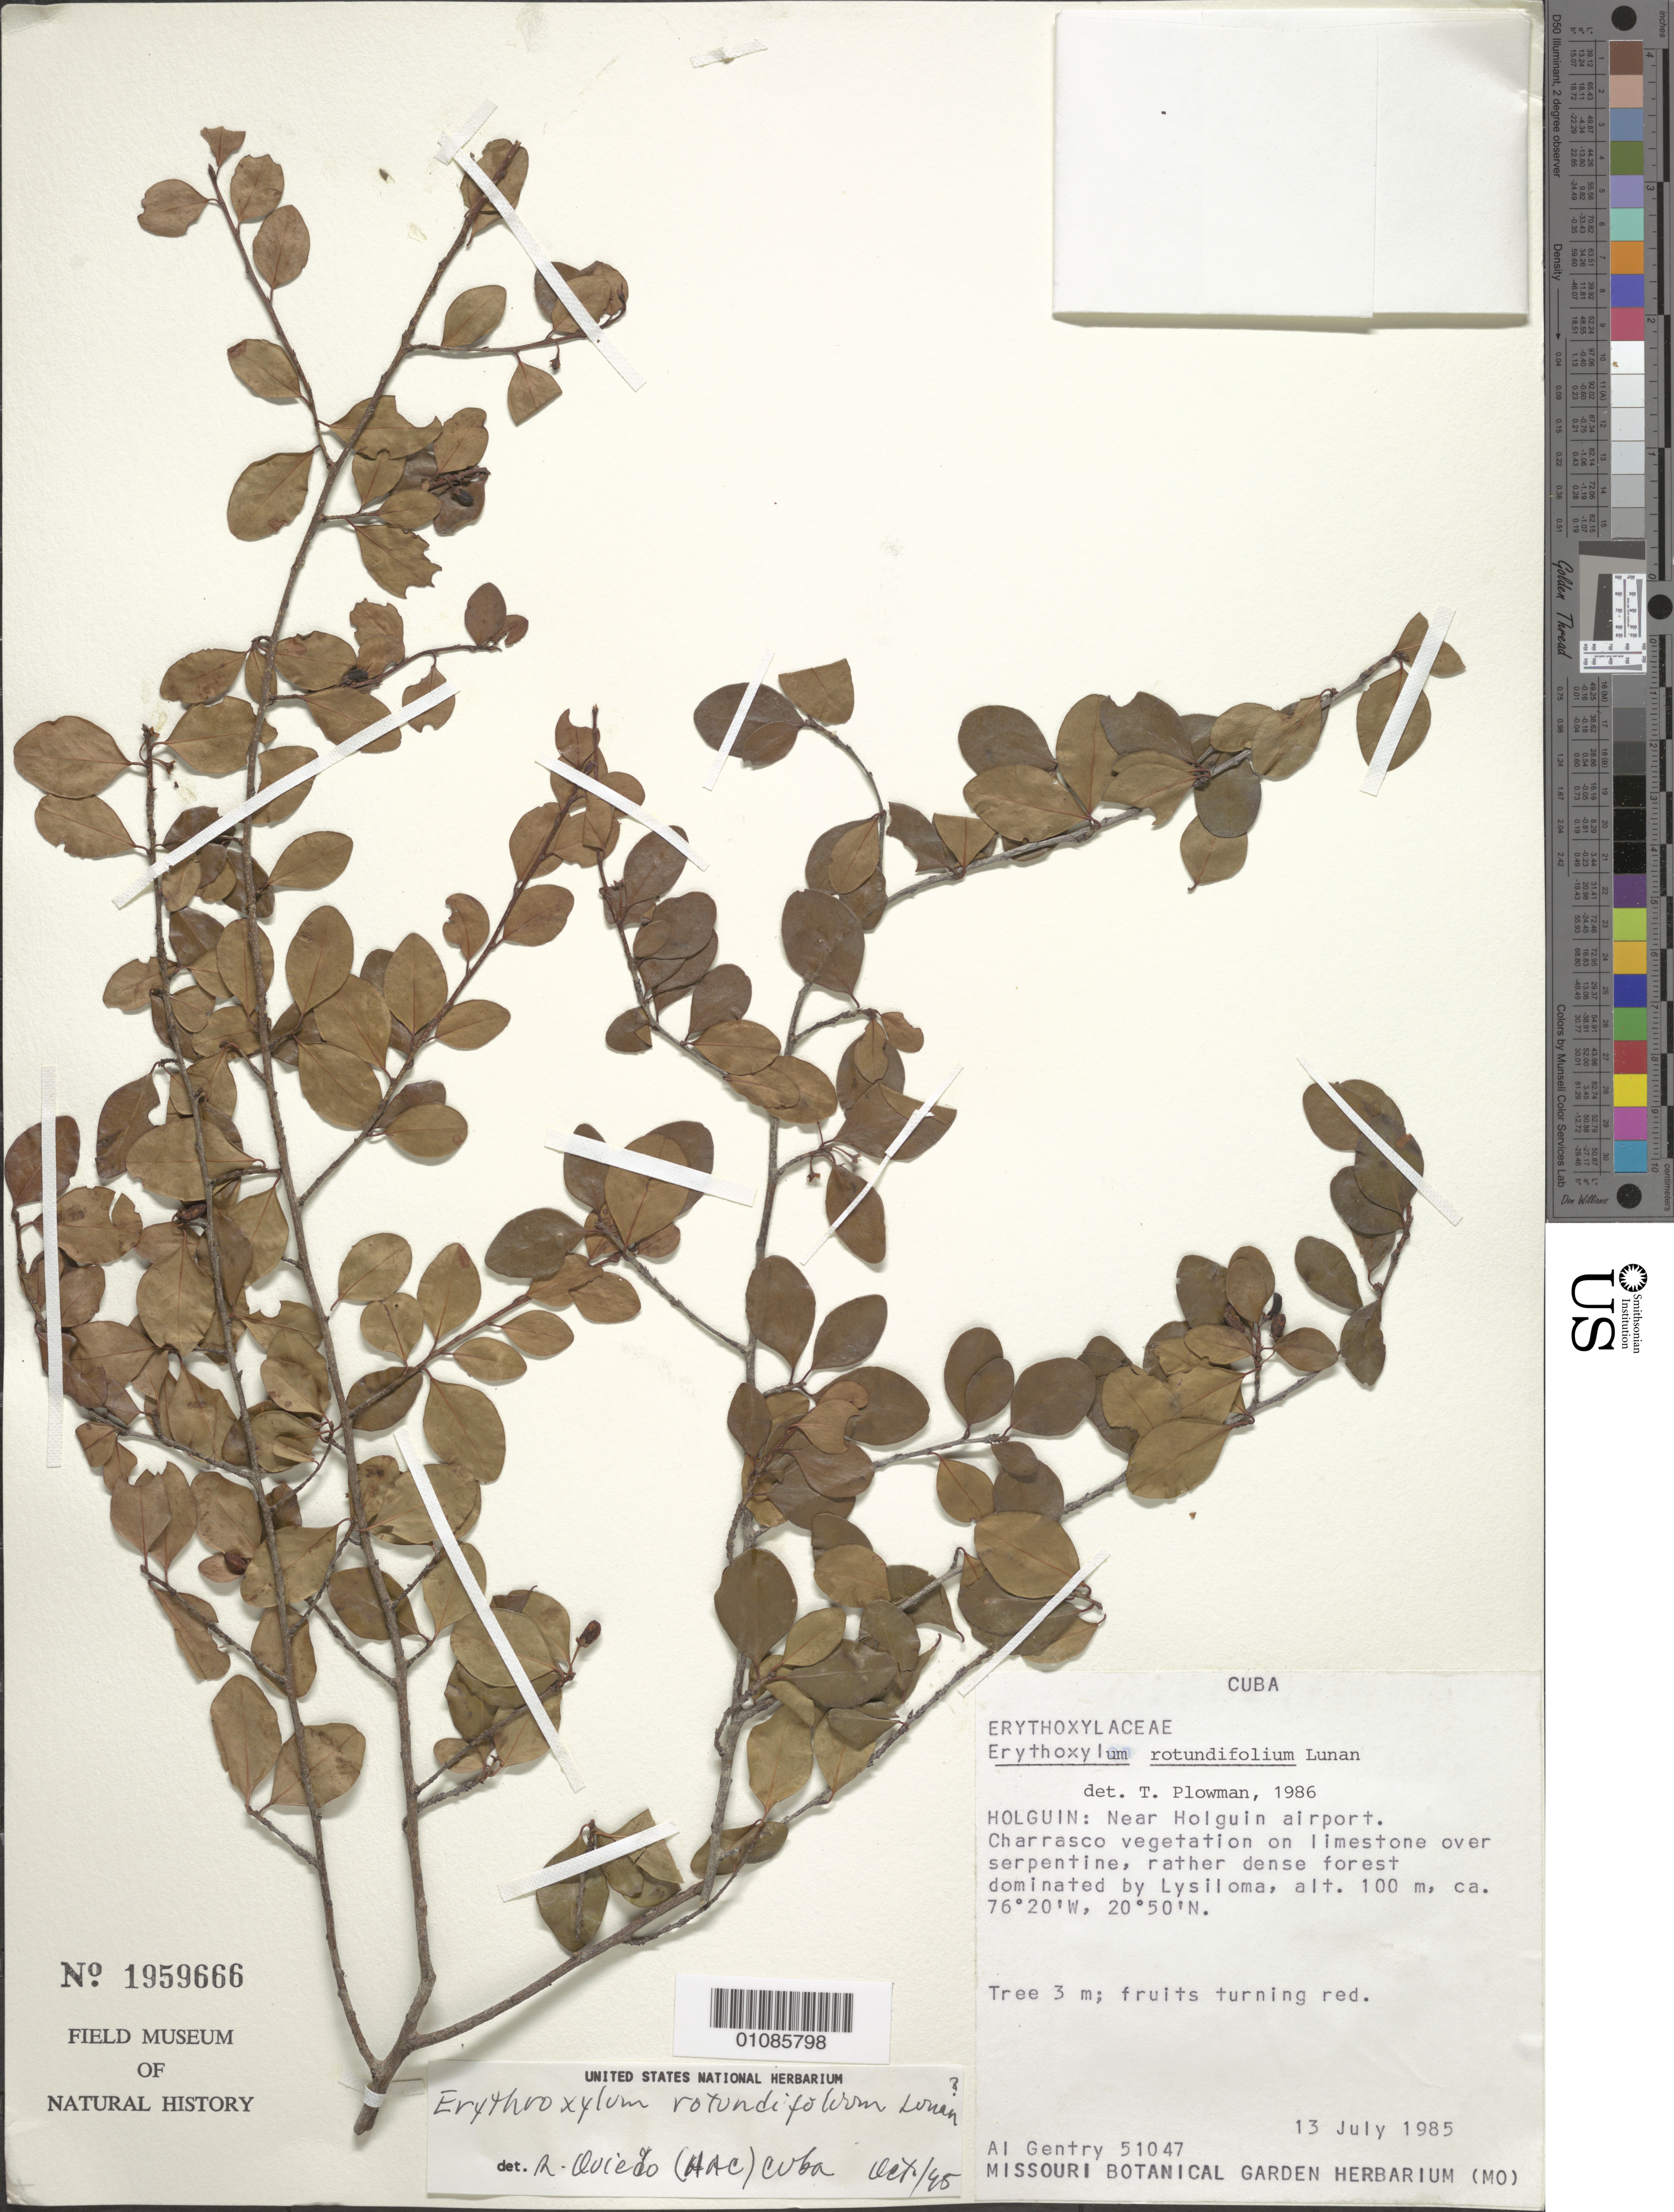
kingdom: Plantae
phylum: Tracheophyta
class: Magnoliopsida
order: Malpighiales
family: Erythroxylaceae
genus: Erythroxylum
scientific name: Erythroxylum rotundifolium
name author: Lunan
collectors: A. H. Gentry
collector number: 51047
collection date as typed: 13 Jul 1985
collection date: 1985-07-13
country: Bahamas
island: Hog I.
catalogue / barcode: US 1959666